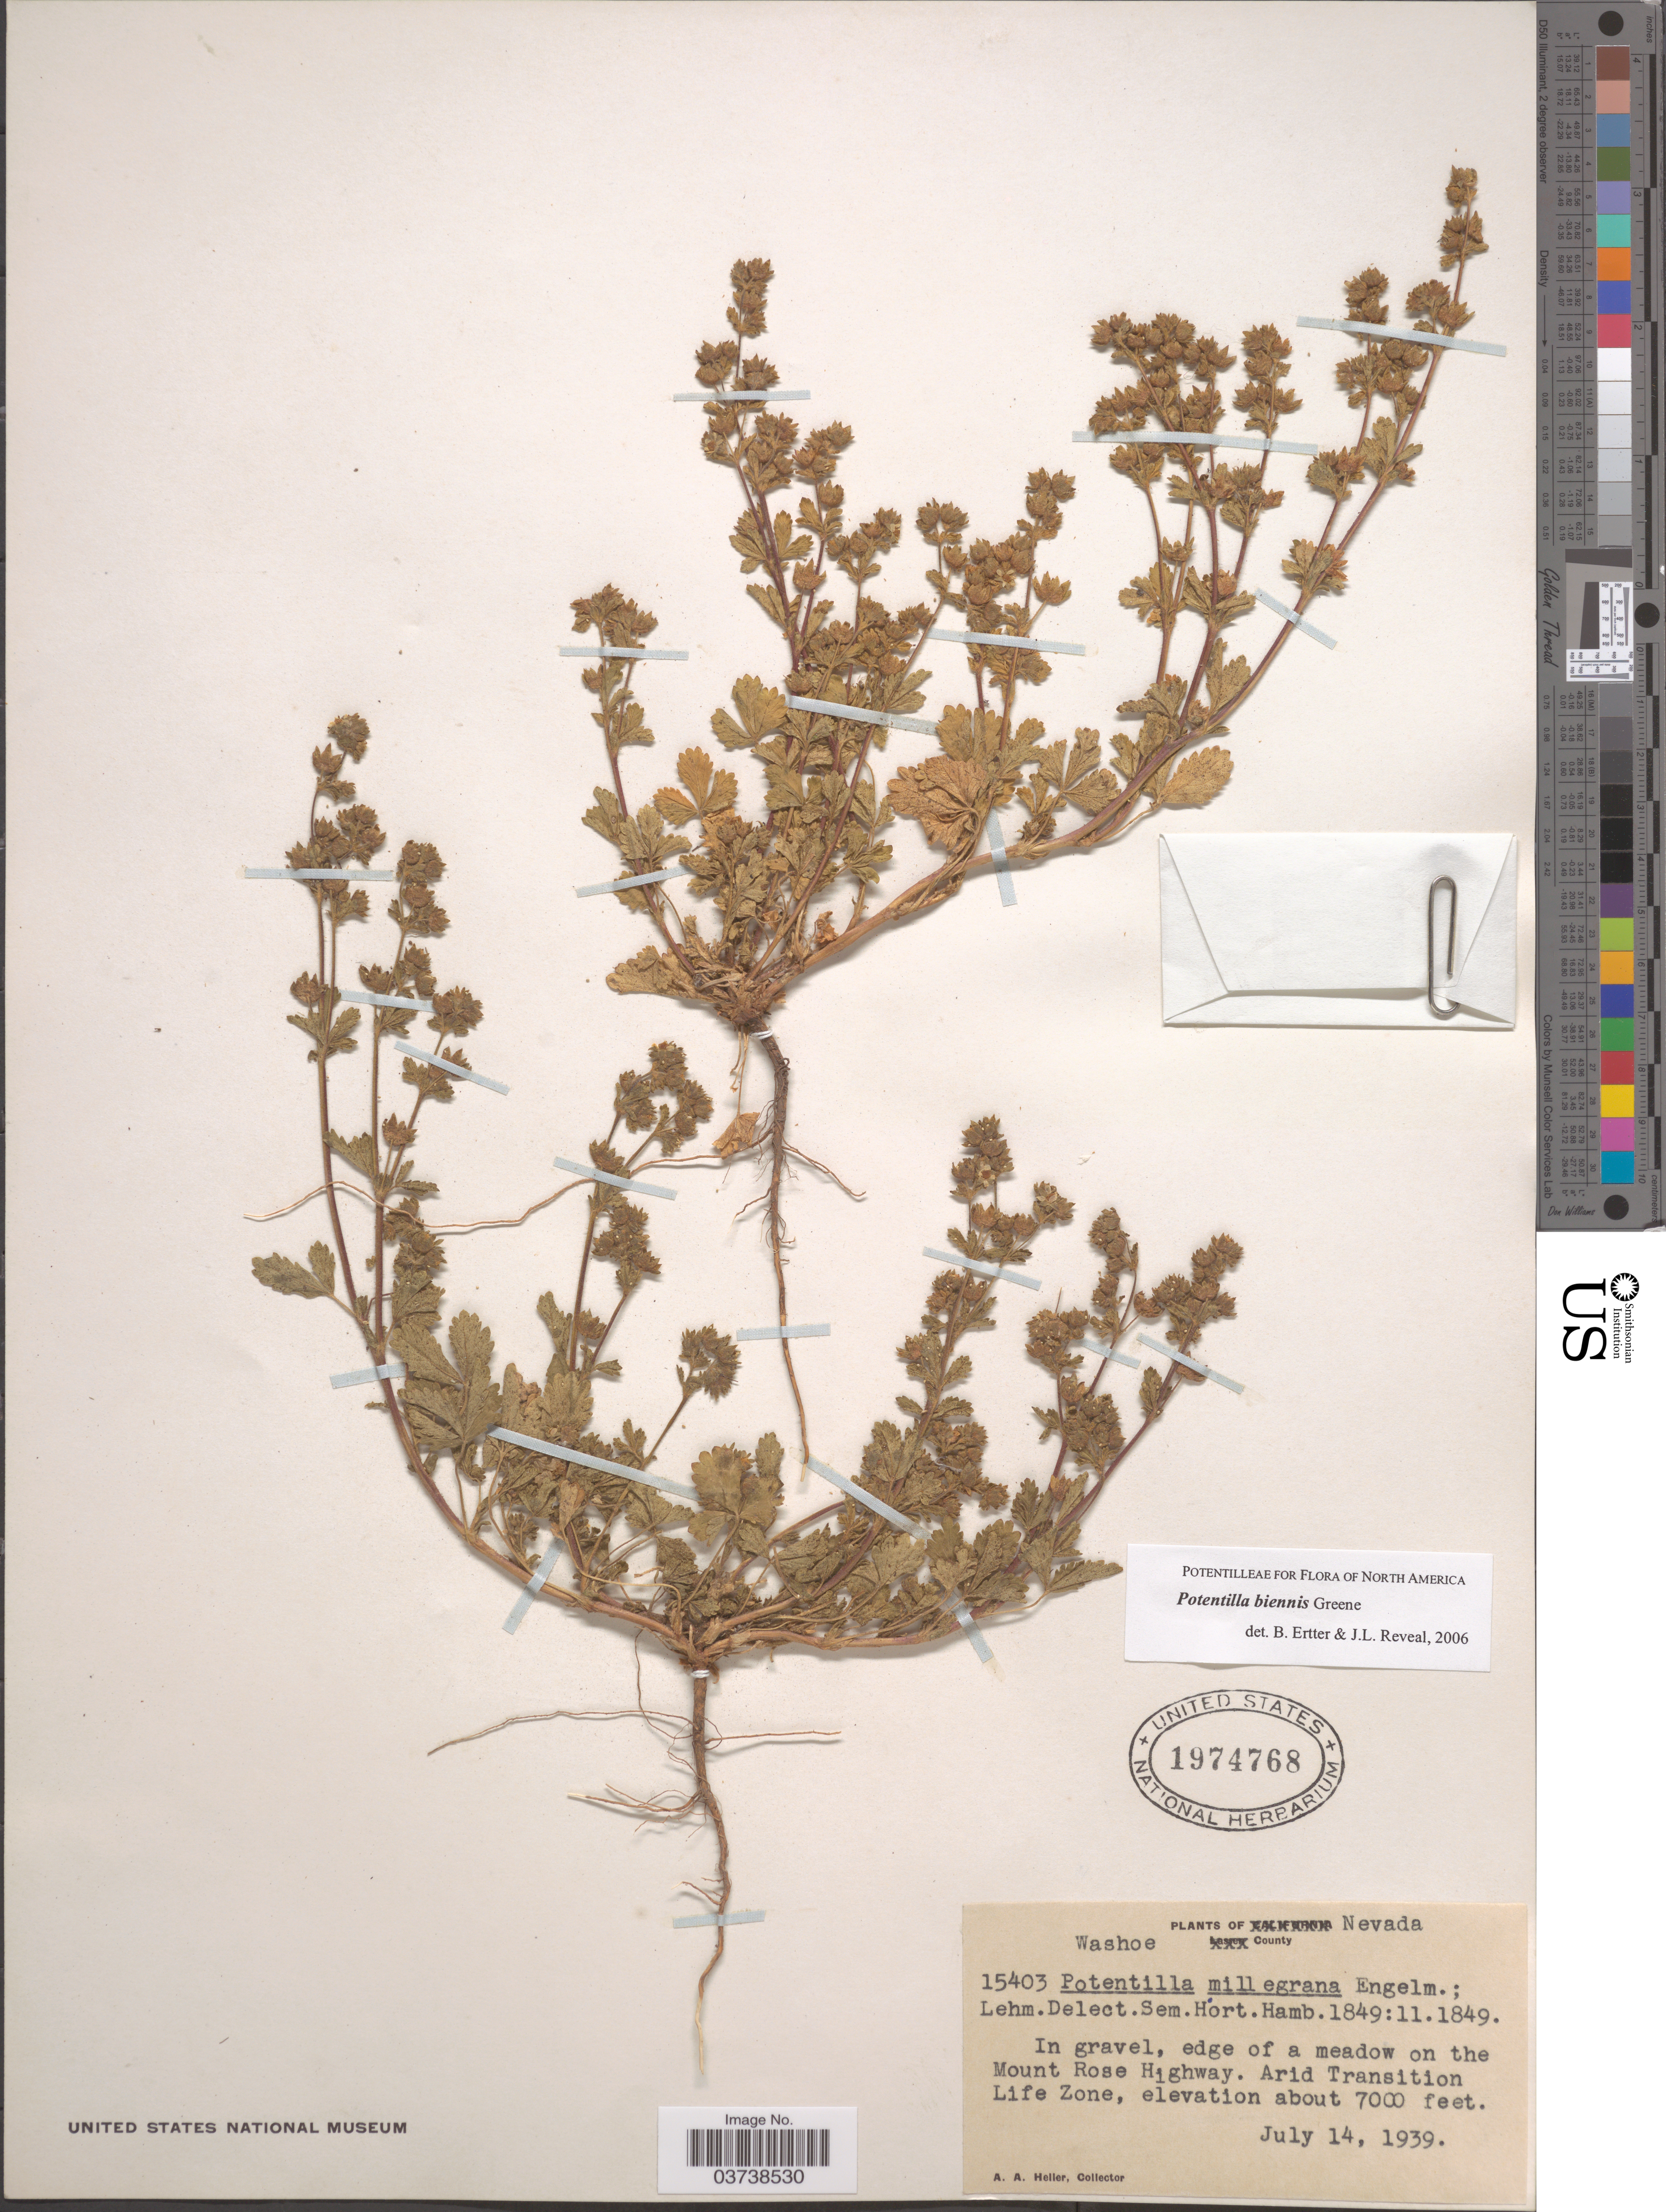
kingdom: Plantae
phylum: Tracheophyta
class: Magnoliopsida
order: Rosales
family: Rosaceae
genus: Potentilla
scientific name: Potentilla biennis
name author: Greene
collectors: A. A. Heller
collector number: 15403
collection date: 1939-07-14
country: United States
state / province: Nevada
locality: Washoe County. Edge of a meadow on the Mount Rose Highway. Arid Transition Life Zone.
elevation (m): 2134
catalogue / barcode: US 1974768